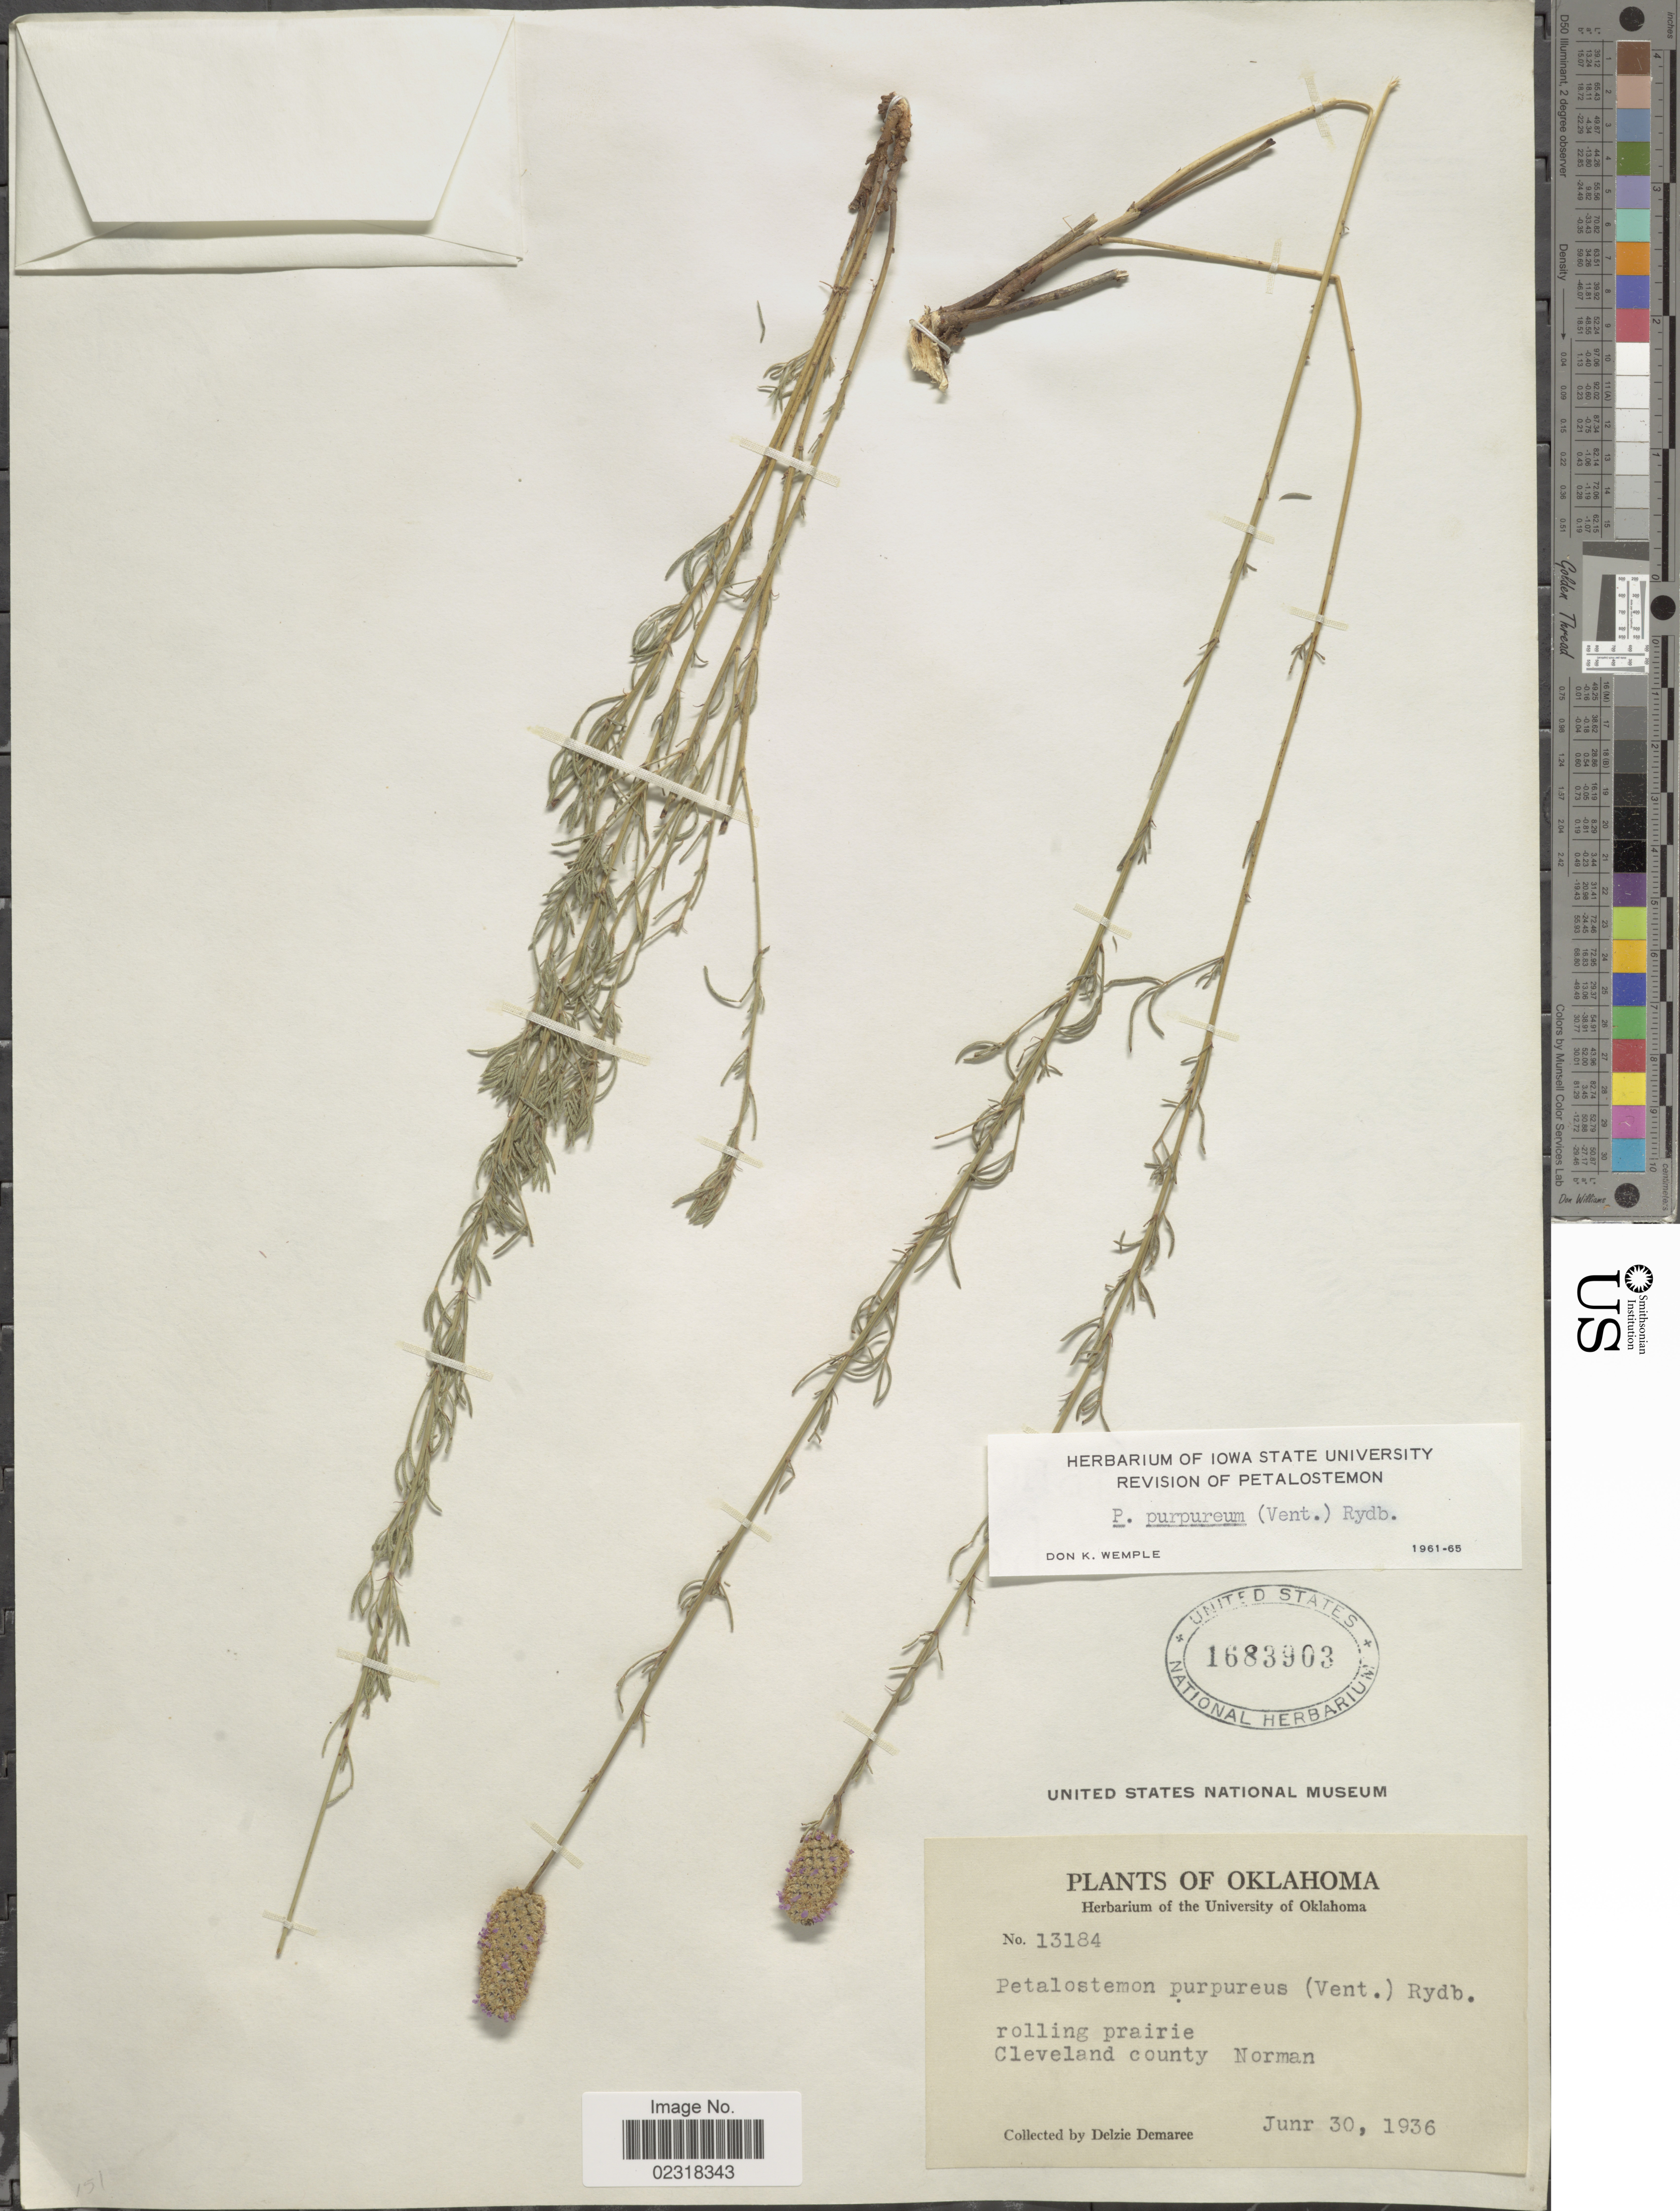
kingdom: Plantae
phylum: Tracheophyta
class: Magnoliopsida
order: Fabales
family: Fabaceae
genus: Dalea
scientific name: Dalea purpurea var. purpurea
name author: Vent.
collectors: D. Demaree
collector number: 13184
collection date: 1936-06-30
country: United States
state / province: Oklahoma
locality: Rolling prairie Cleveland county Norman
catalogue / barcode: US 1683903